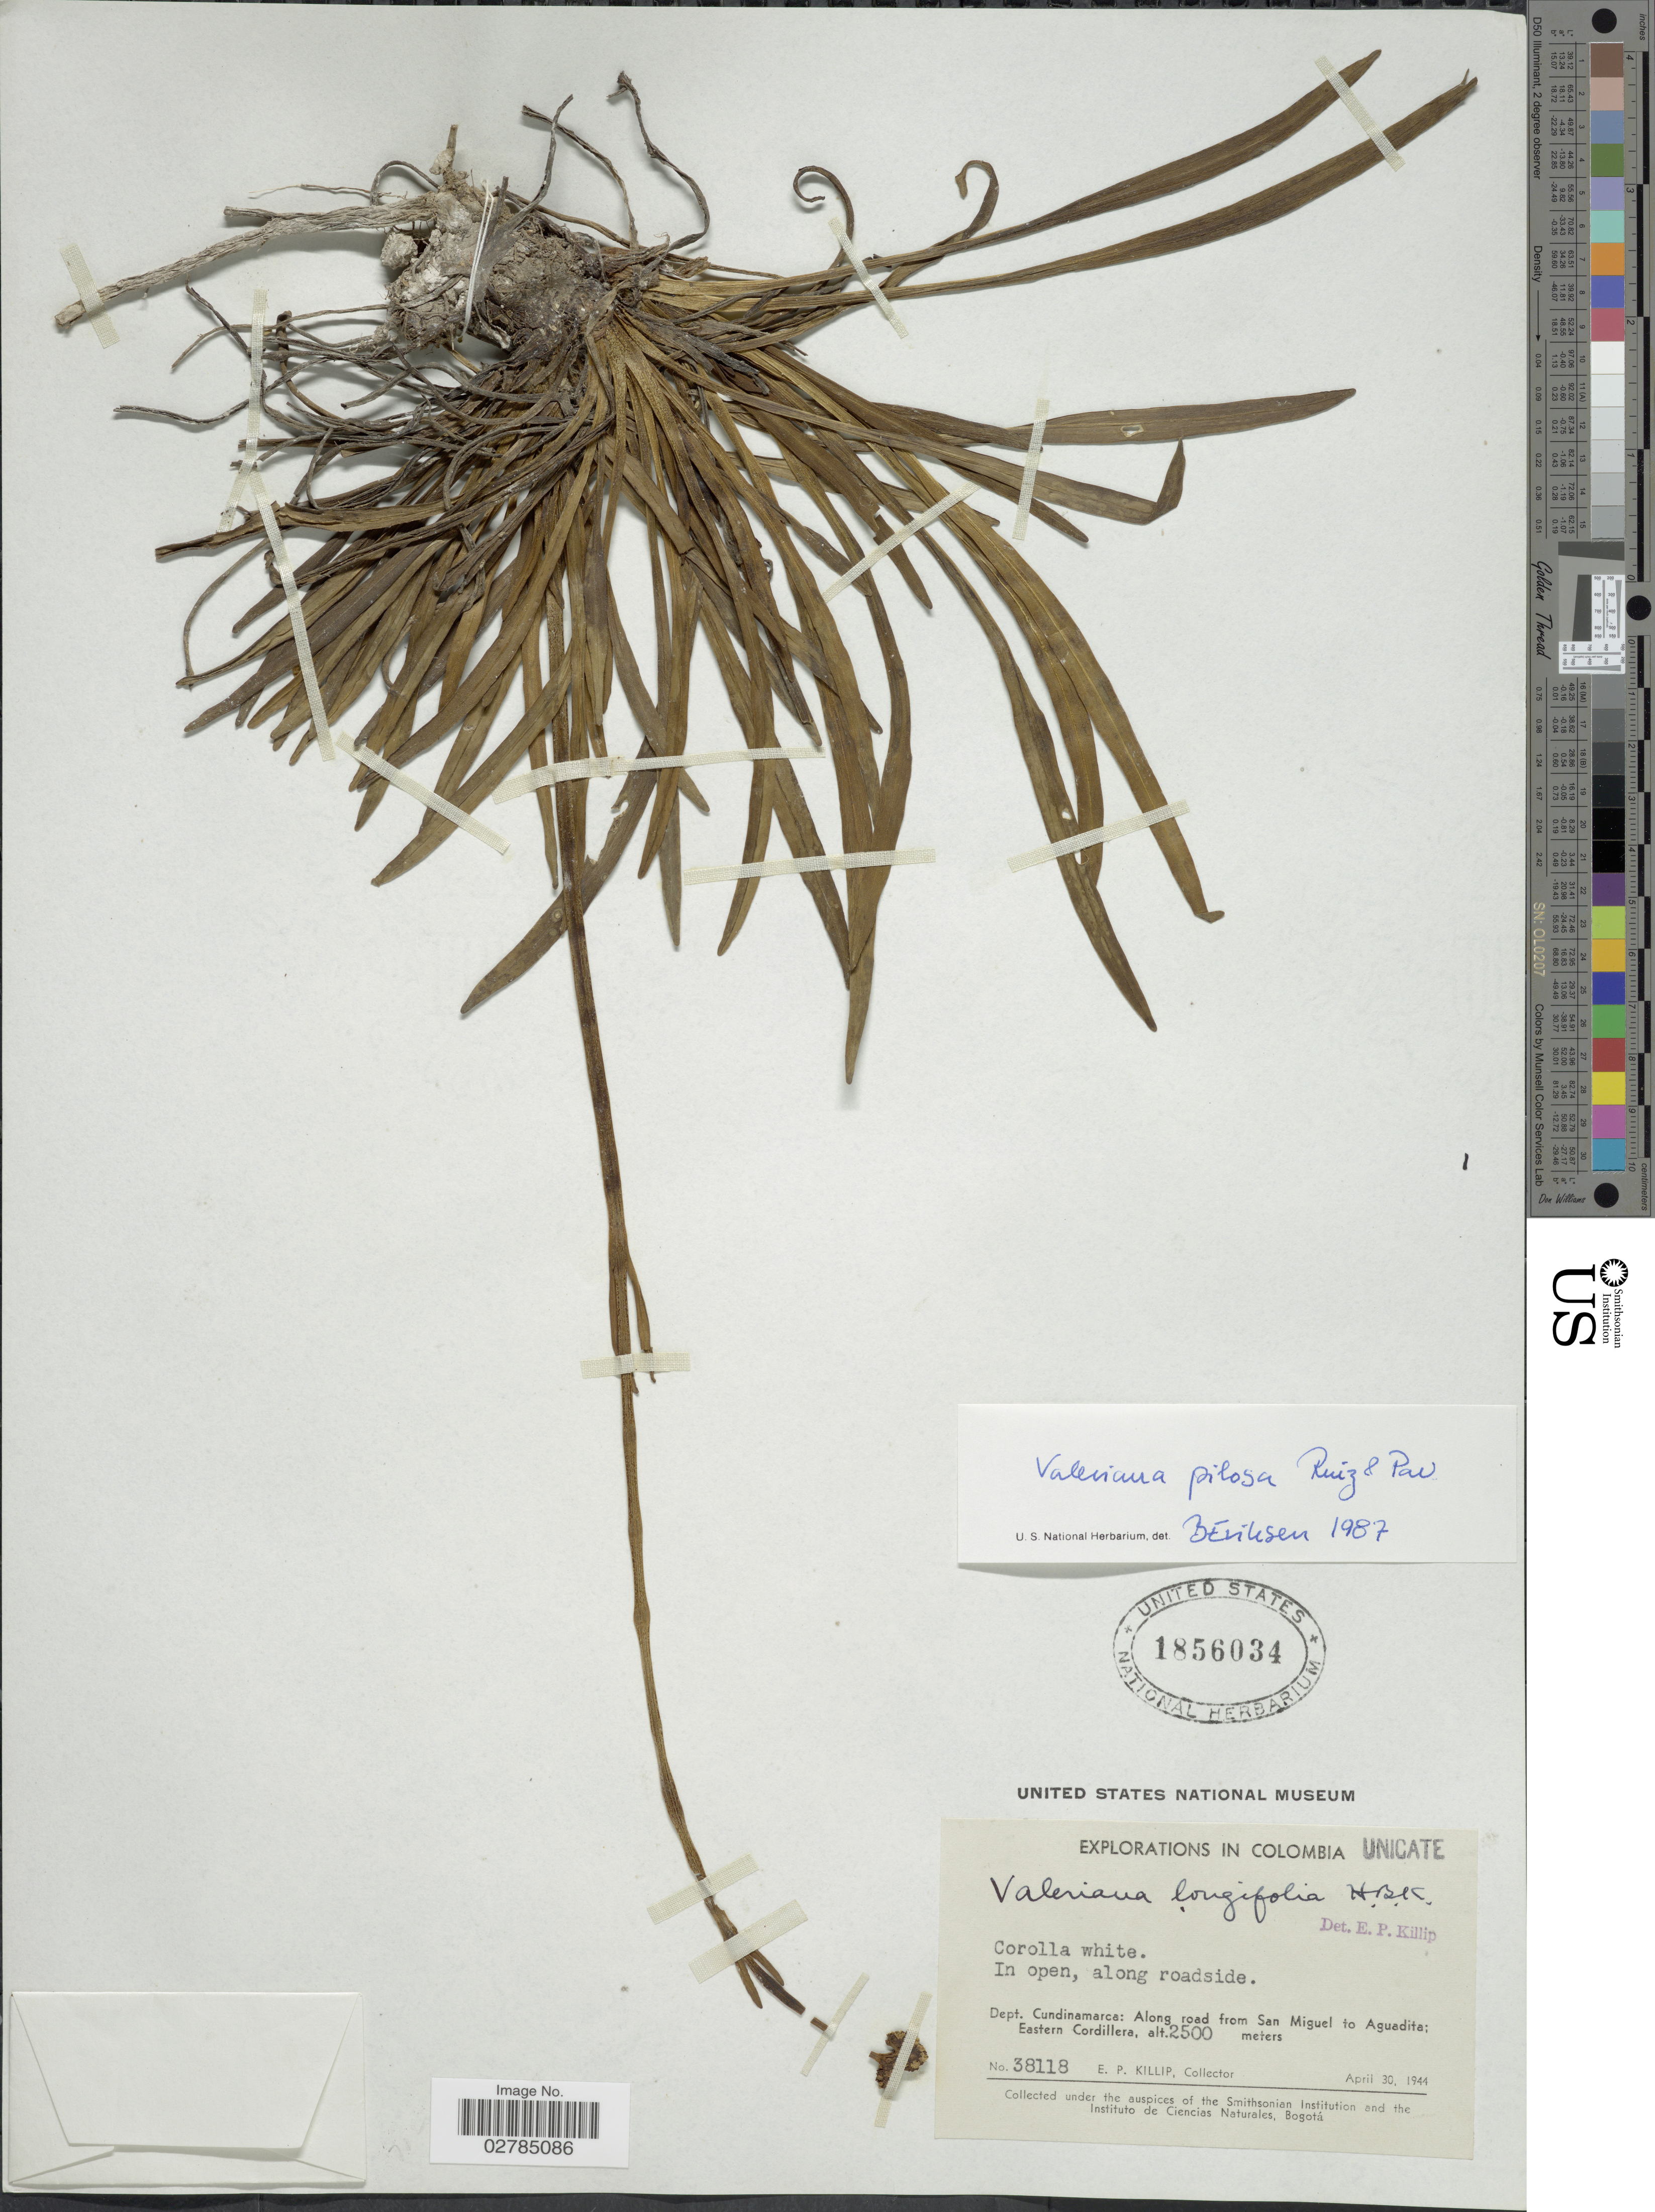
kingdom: Plantae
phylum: Tracheophyta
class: Magnoliopsida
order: Dipsacales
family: Caprifoliaceae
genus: Valeriana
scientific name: Valeriana pilosa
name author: Ruiz & Pav.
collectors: E. P. Killip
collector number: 38118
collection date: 1944-04-30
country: Colombia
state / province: Cundinamarca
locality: Dept. Cundinamarca, Along road from San Miguel to Aguadita, Eastern Cordillera.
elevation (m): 2500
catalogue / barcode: US 1856034